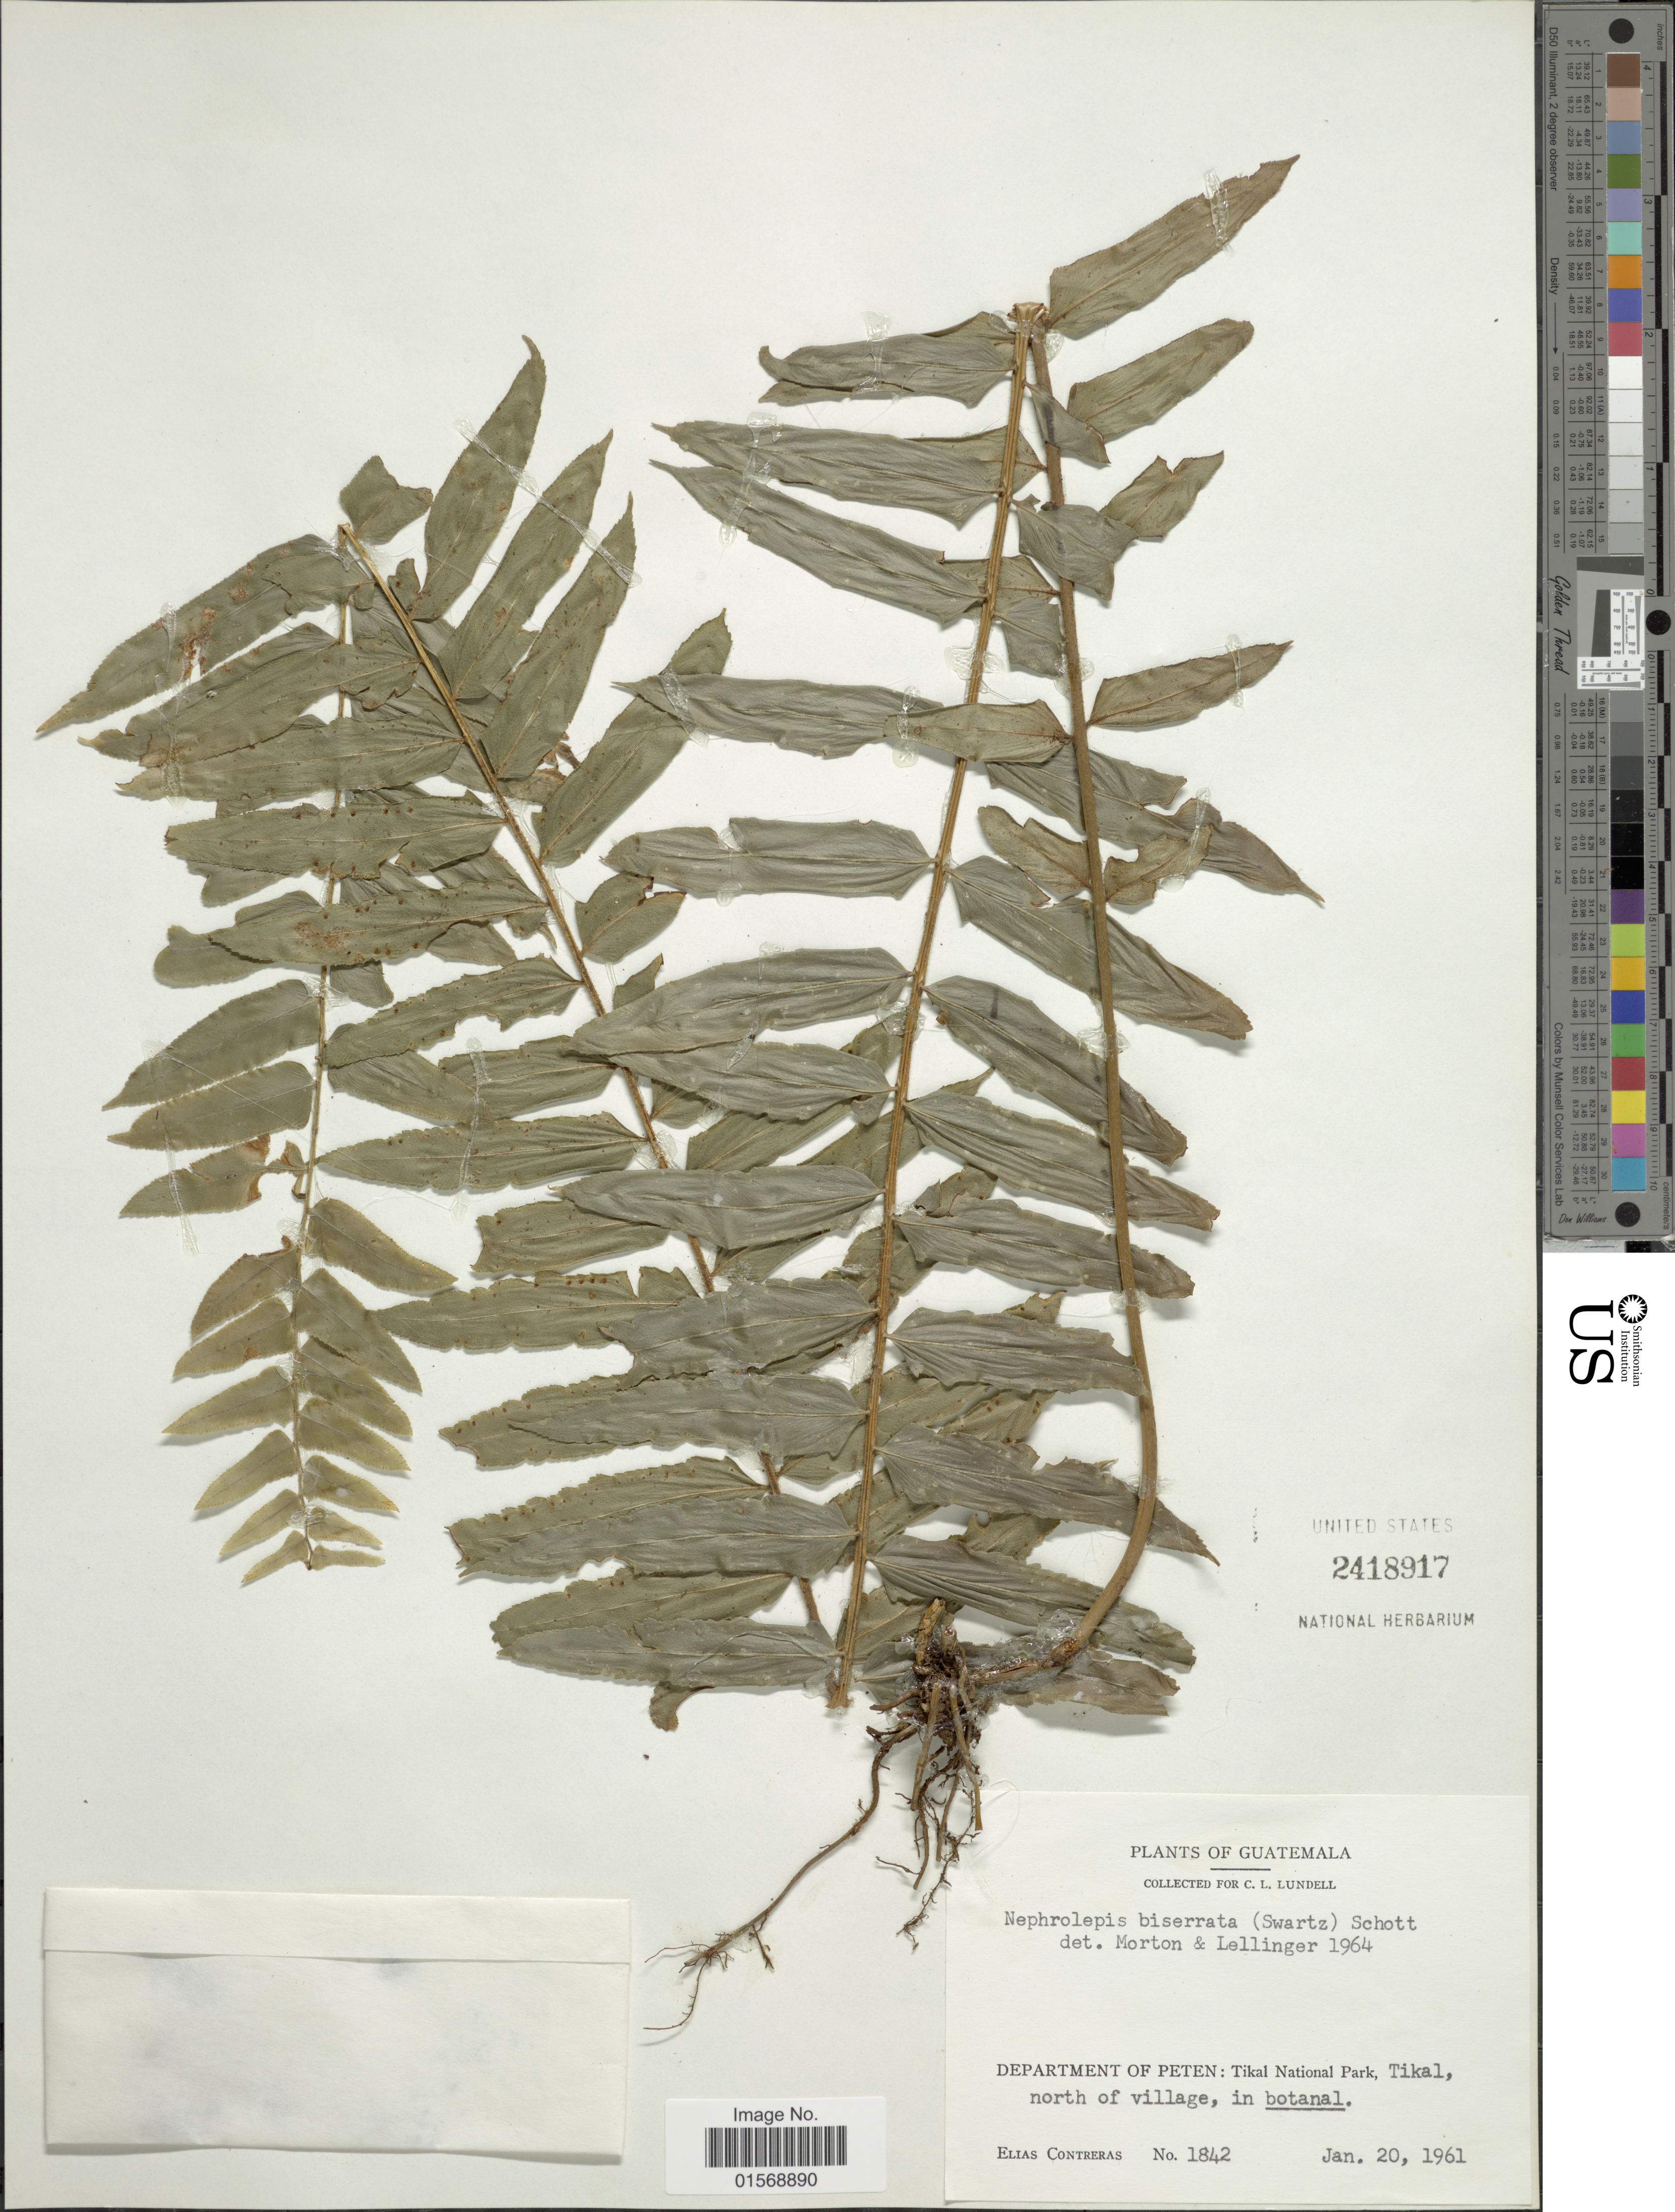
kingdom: Plantae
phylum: Tracheophyta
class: Polypodiopsida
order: Polypodiales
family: Nephrolepidaceae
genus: Nephrolepis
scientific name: Nephrolepis biserrata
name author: (Sw.) Schott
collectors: E. Contreras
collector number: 1842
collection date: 1961-01-20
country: Guatemala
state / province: El Petén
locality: Guatemala, Department of Peten: Tikal National Park, Tikal, north of village, in botanal.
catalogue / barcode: US 2418917